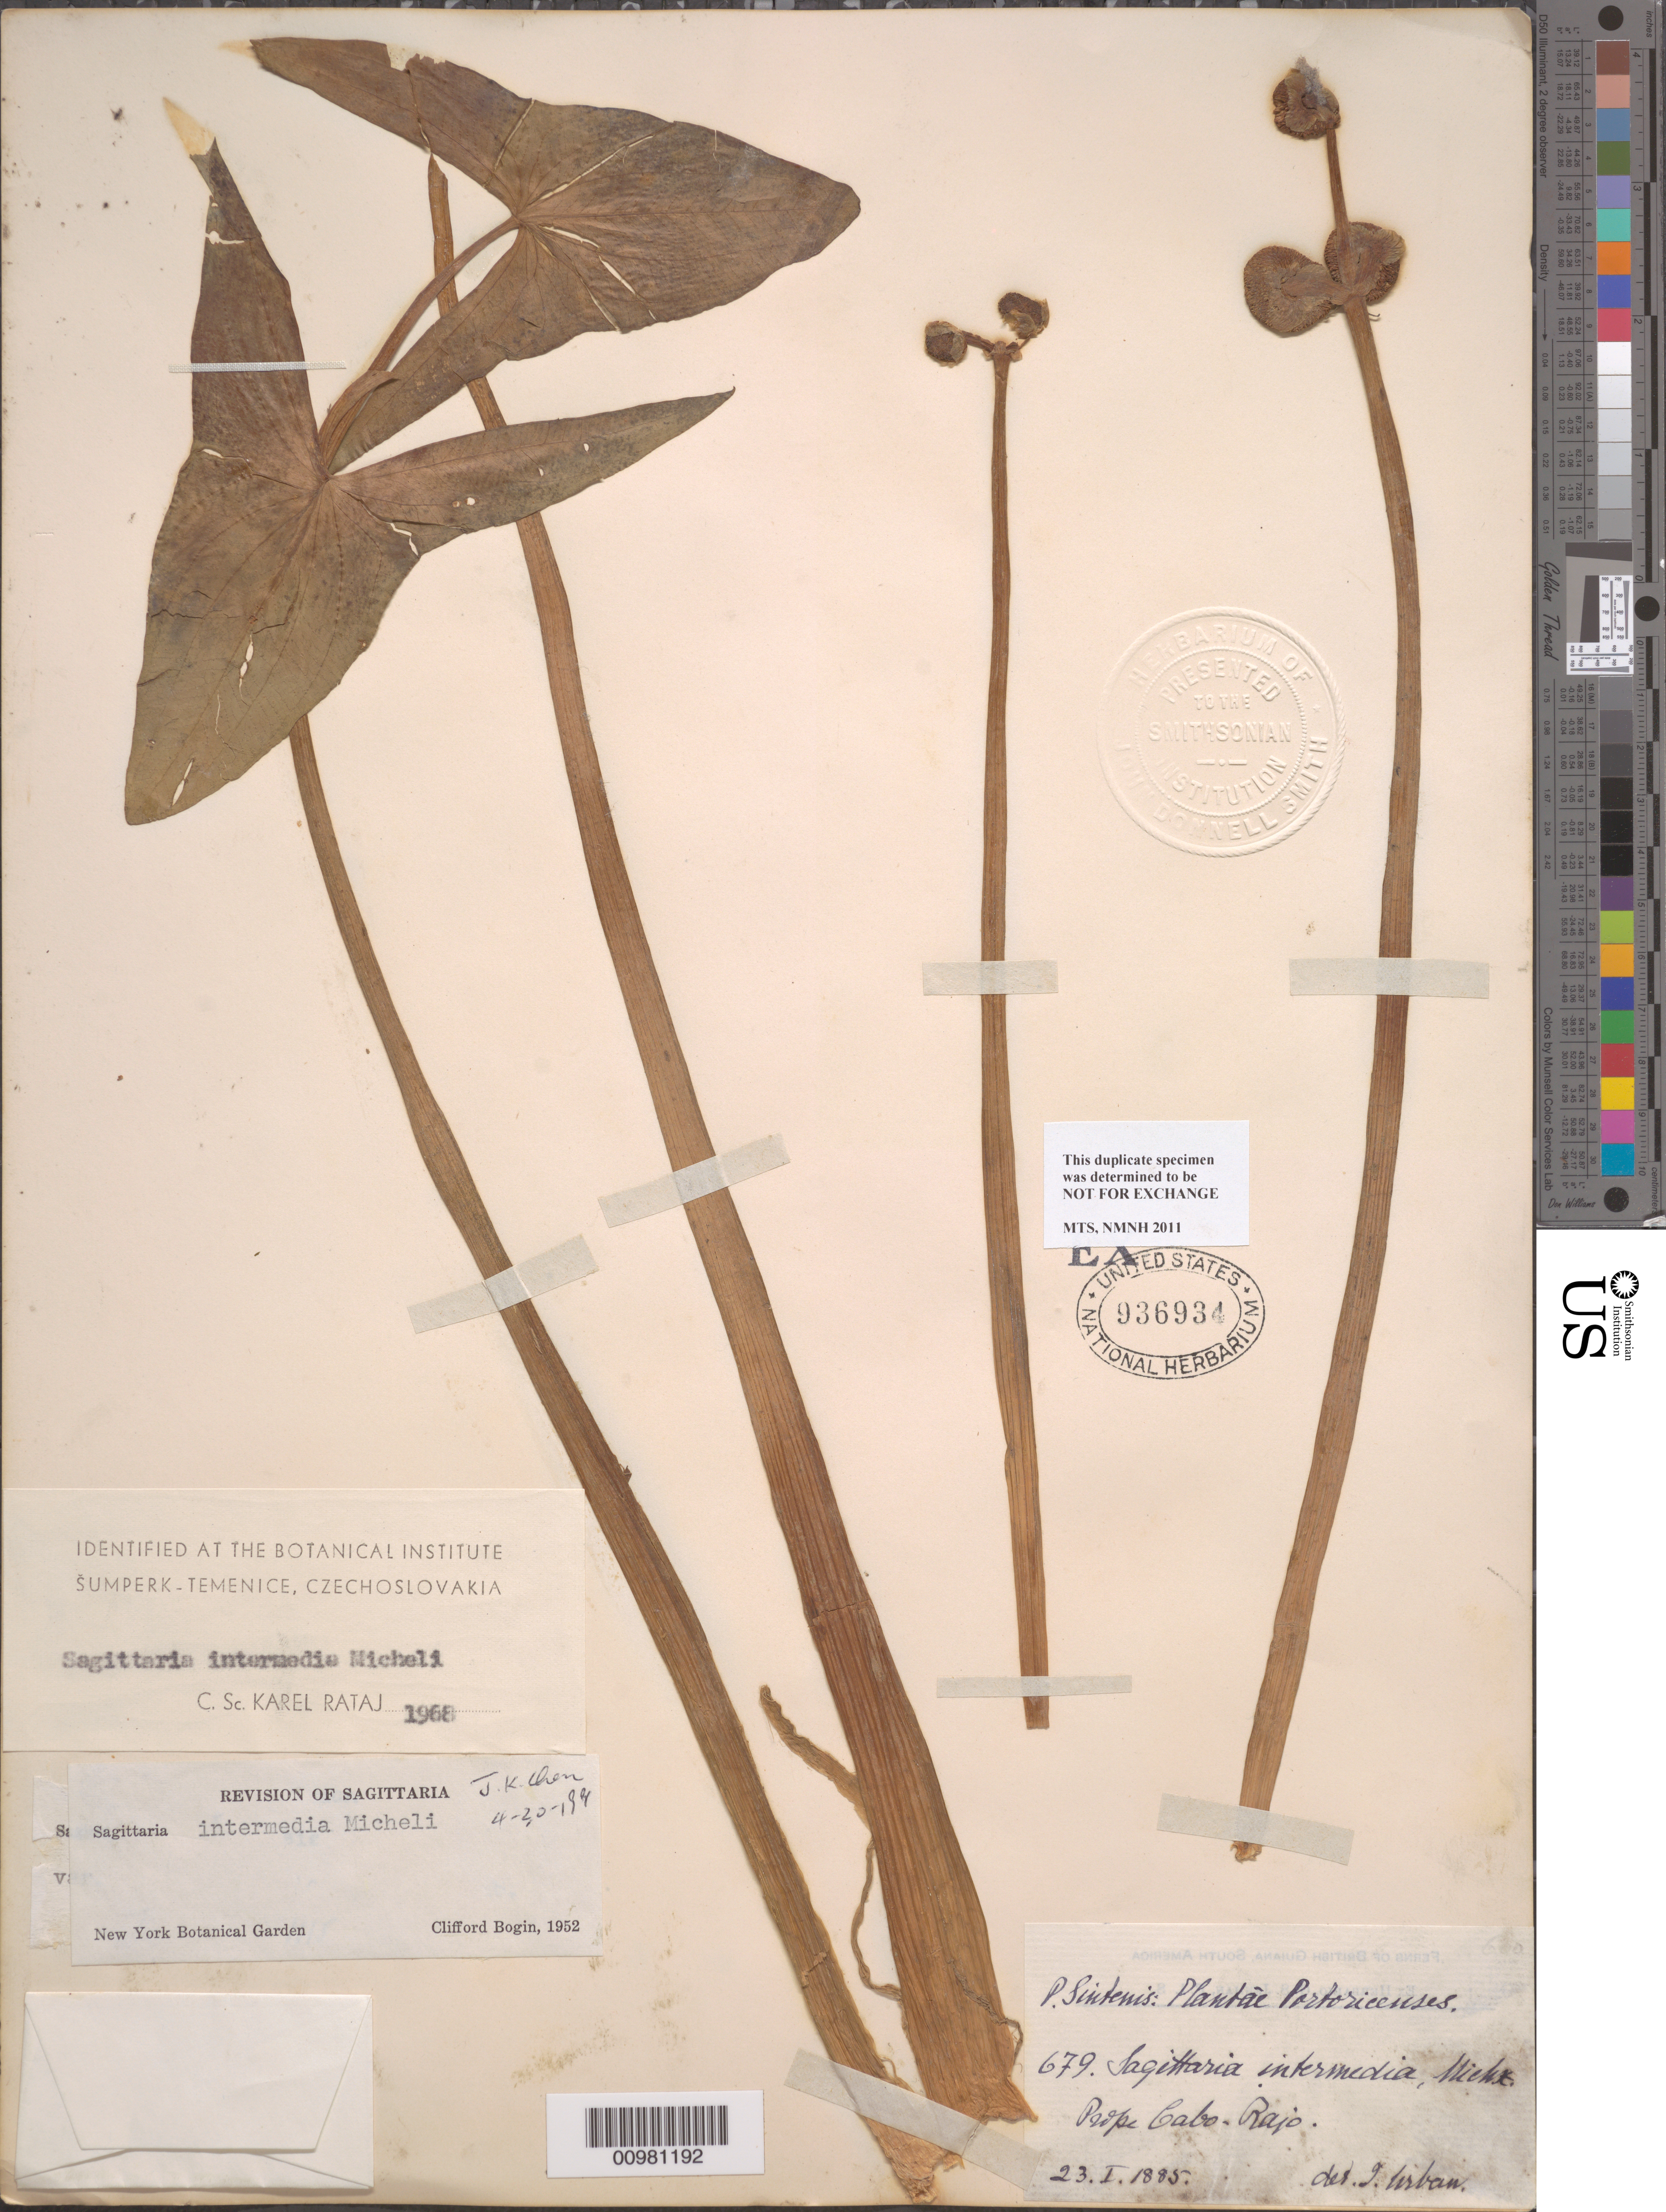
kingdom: Plantae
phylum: Tracheophyta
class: Liliopsida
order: Alismatales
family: Alismataceae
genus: Sagittaria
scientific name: Sagittaria intermedia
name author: Micheli in A. DC.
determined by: Rataj, C. Sc. K.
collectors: P. Sintenis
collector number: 679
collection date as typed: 23 Jan 1885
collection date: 1885-01-23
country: Puerto Rico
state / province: Cabo Rojo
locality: Prope Cabo -Rojo in paludosis ad "Miradero" versus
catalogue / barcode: US 936934